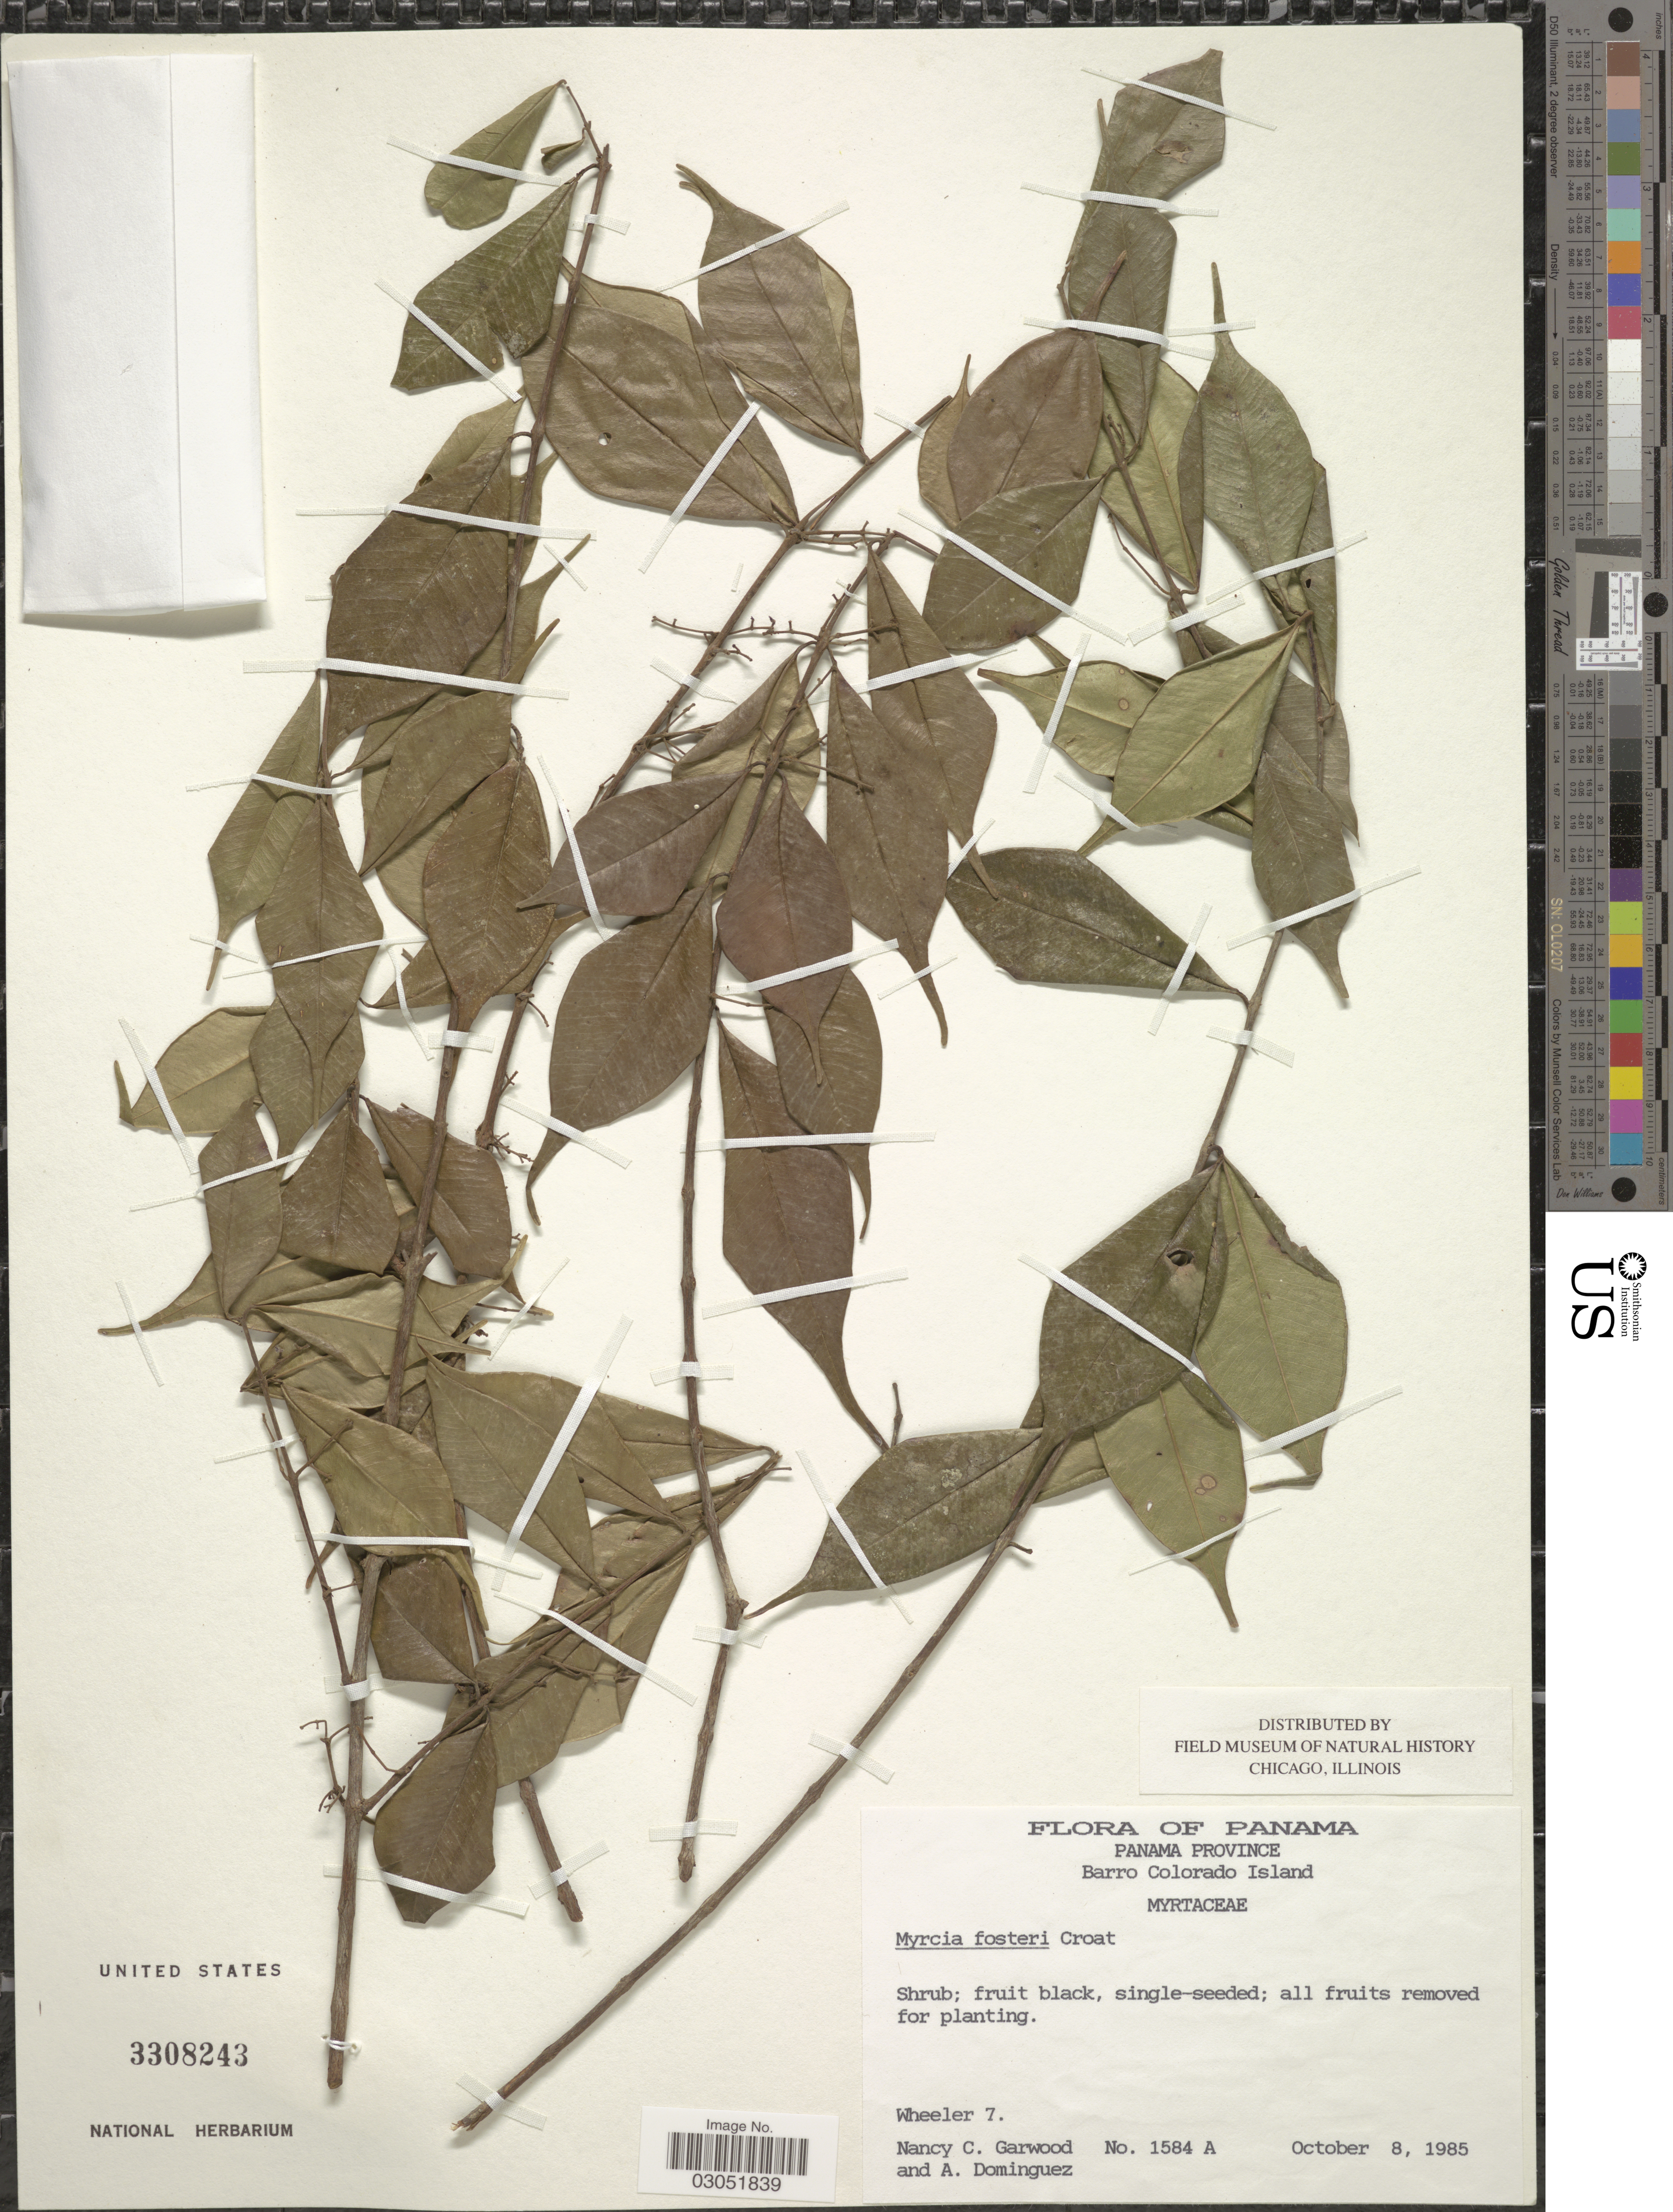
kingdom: Plantae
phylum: Tracheophyta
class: Magnoliopsida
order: Myrtales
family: Myrtaceae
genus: Myrcia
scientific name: Myrcia fosteri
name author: Croat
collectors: N. C. Garwood & A. Dominguez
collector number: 1584 A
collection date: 1985-10-08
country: Panama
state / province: Panamá Oeste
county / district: Canal Zone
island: Barro Colorado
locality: Barro Colorado Island. Wheeler 7 [unsure placement].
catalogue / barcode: US 3308243